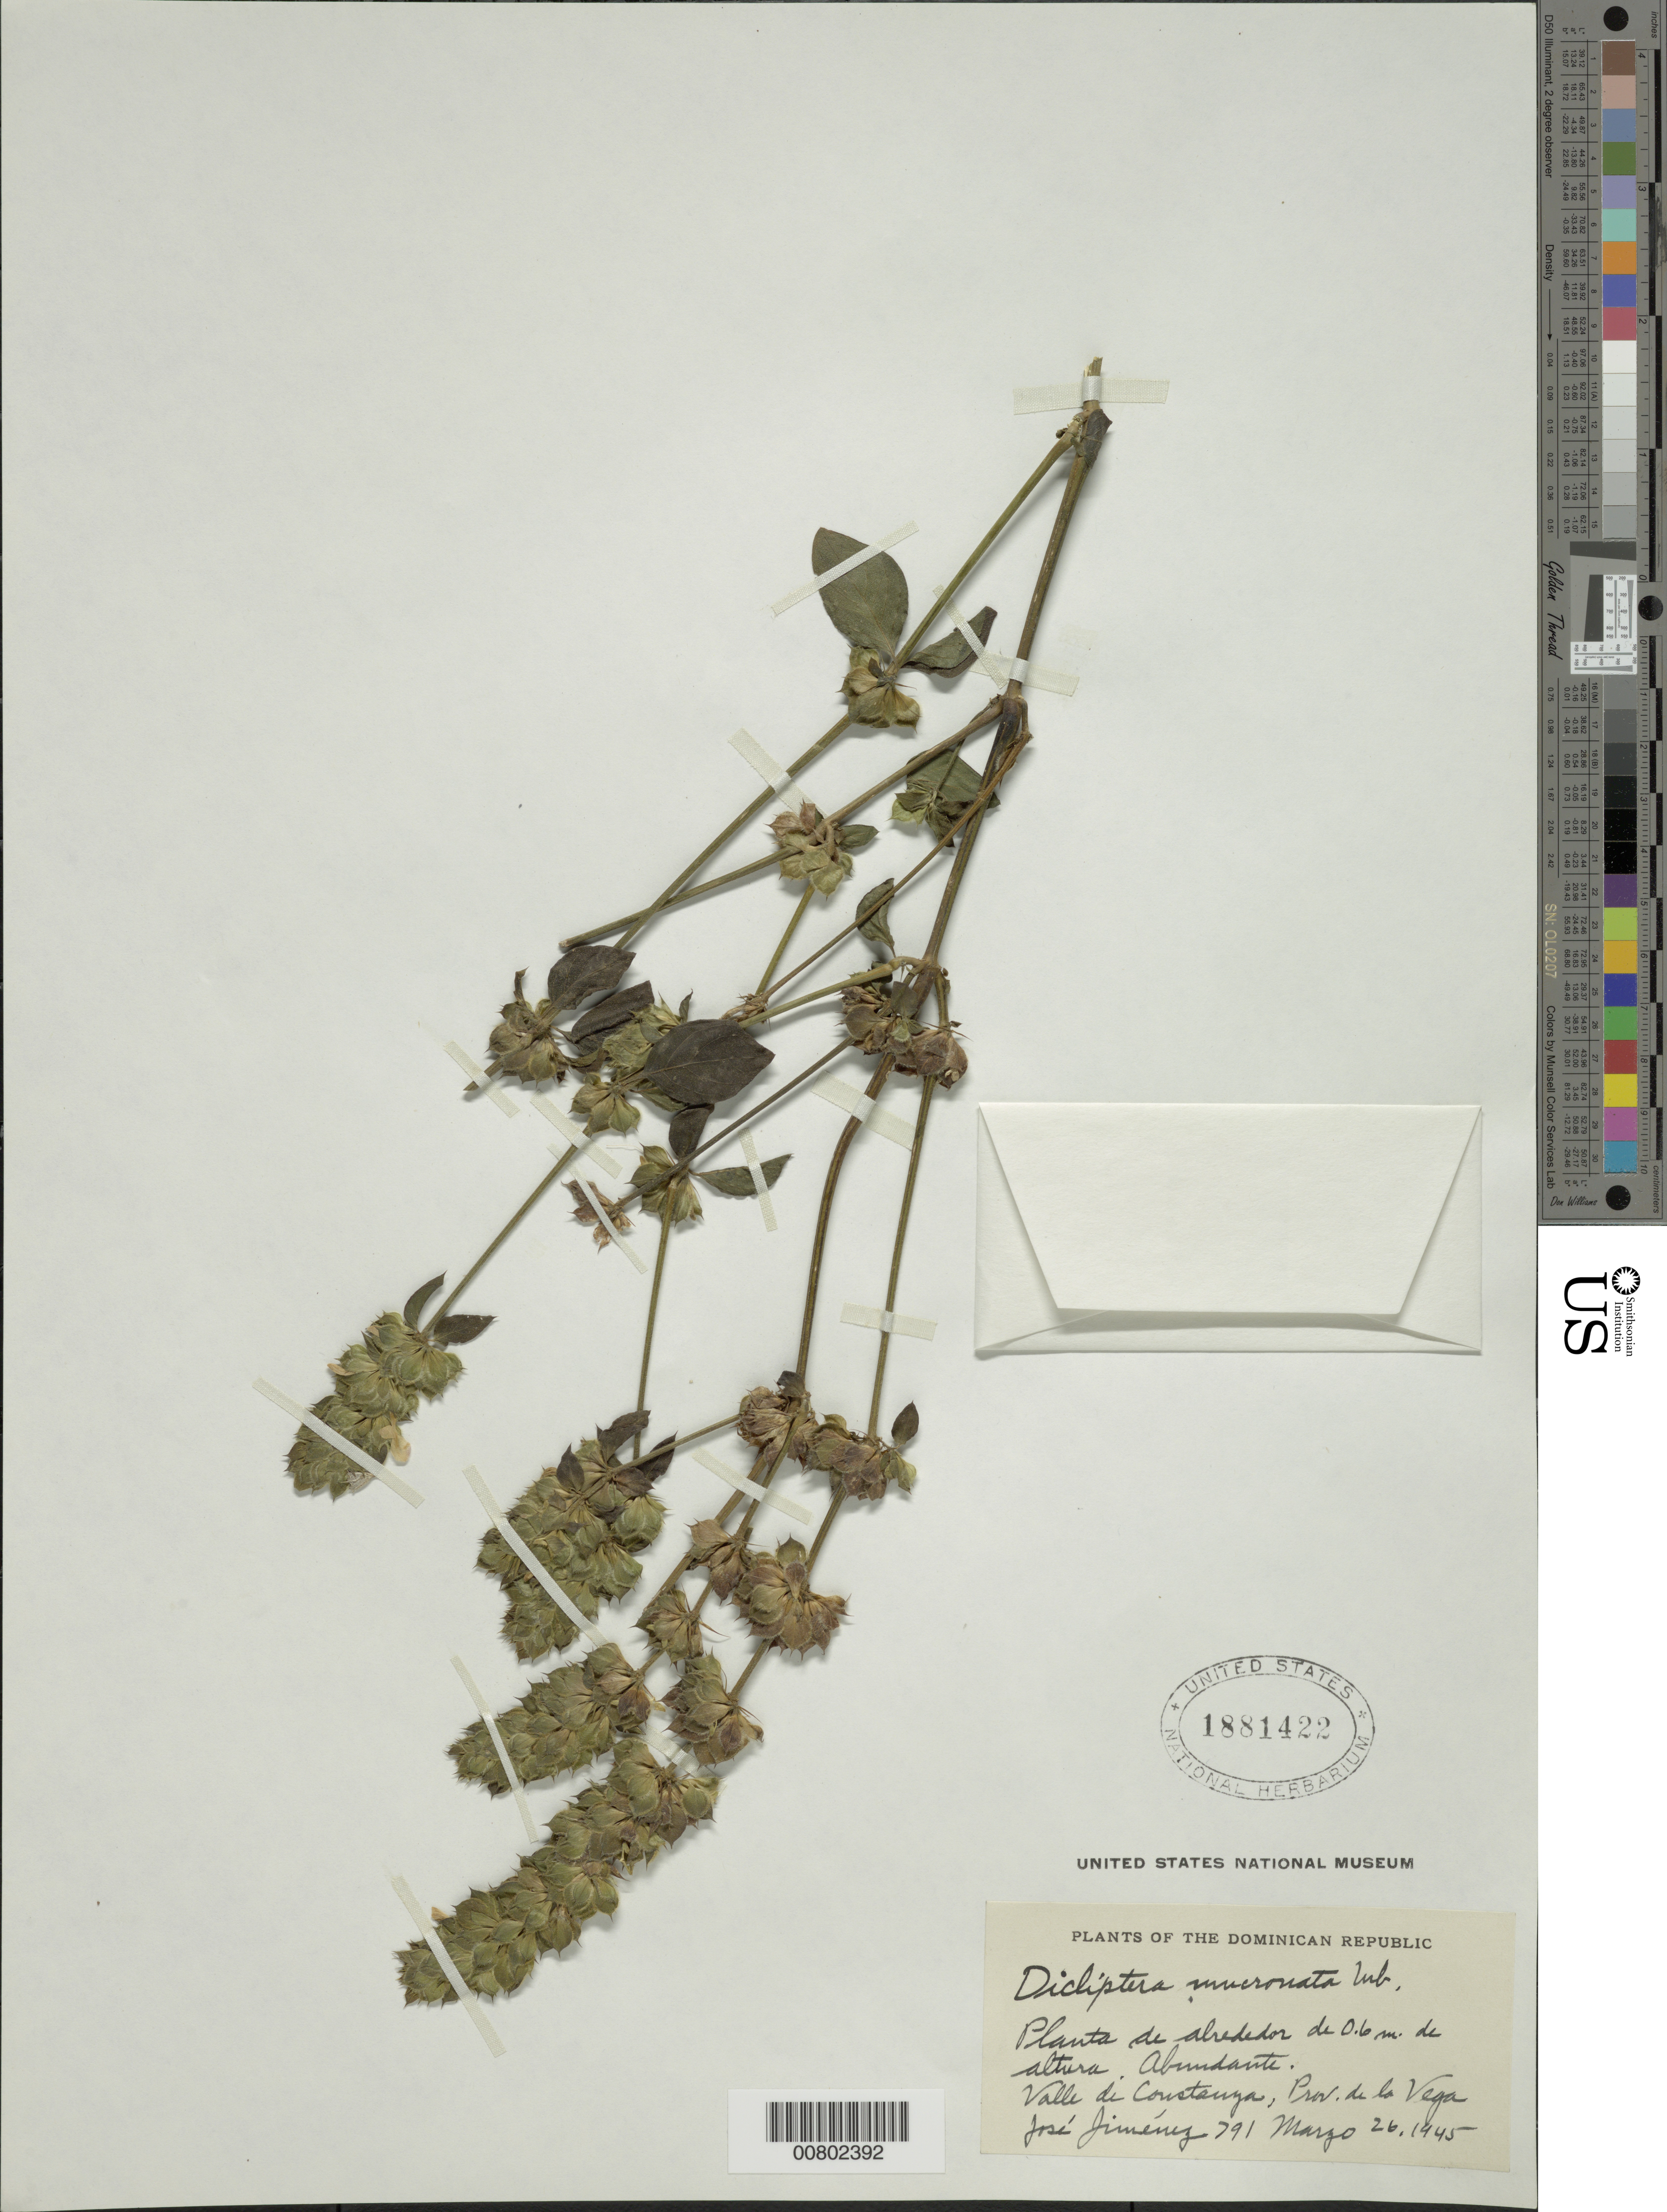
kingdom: Plantae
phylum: Tracheophyta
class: Magnoliopsida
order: Lamiales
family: Acanthaceae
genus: Dicliptera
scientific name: Dicliptera mucronata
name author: Urb.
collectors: J. J. Jiménez Almonte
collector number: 791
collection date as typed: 26 Mar 1945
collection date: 1945-03-26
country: Dominican Republic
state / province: La Vega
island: Hispaniola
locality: Valle de Constanza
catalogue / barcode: US 1881422